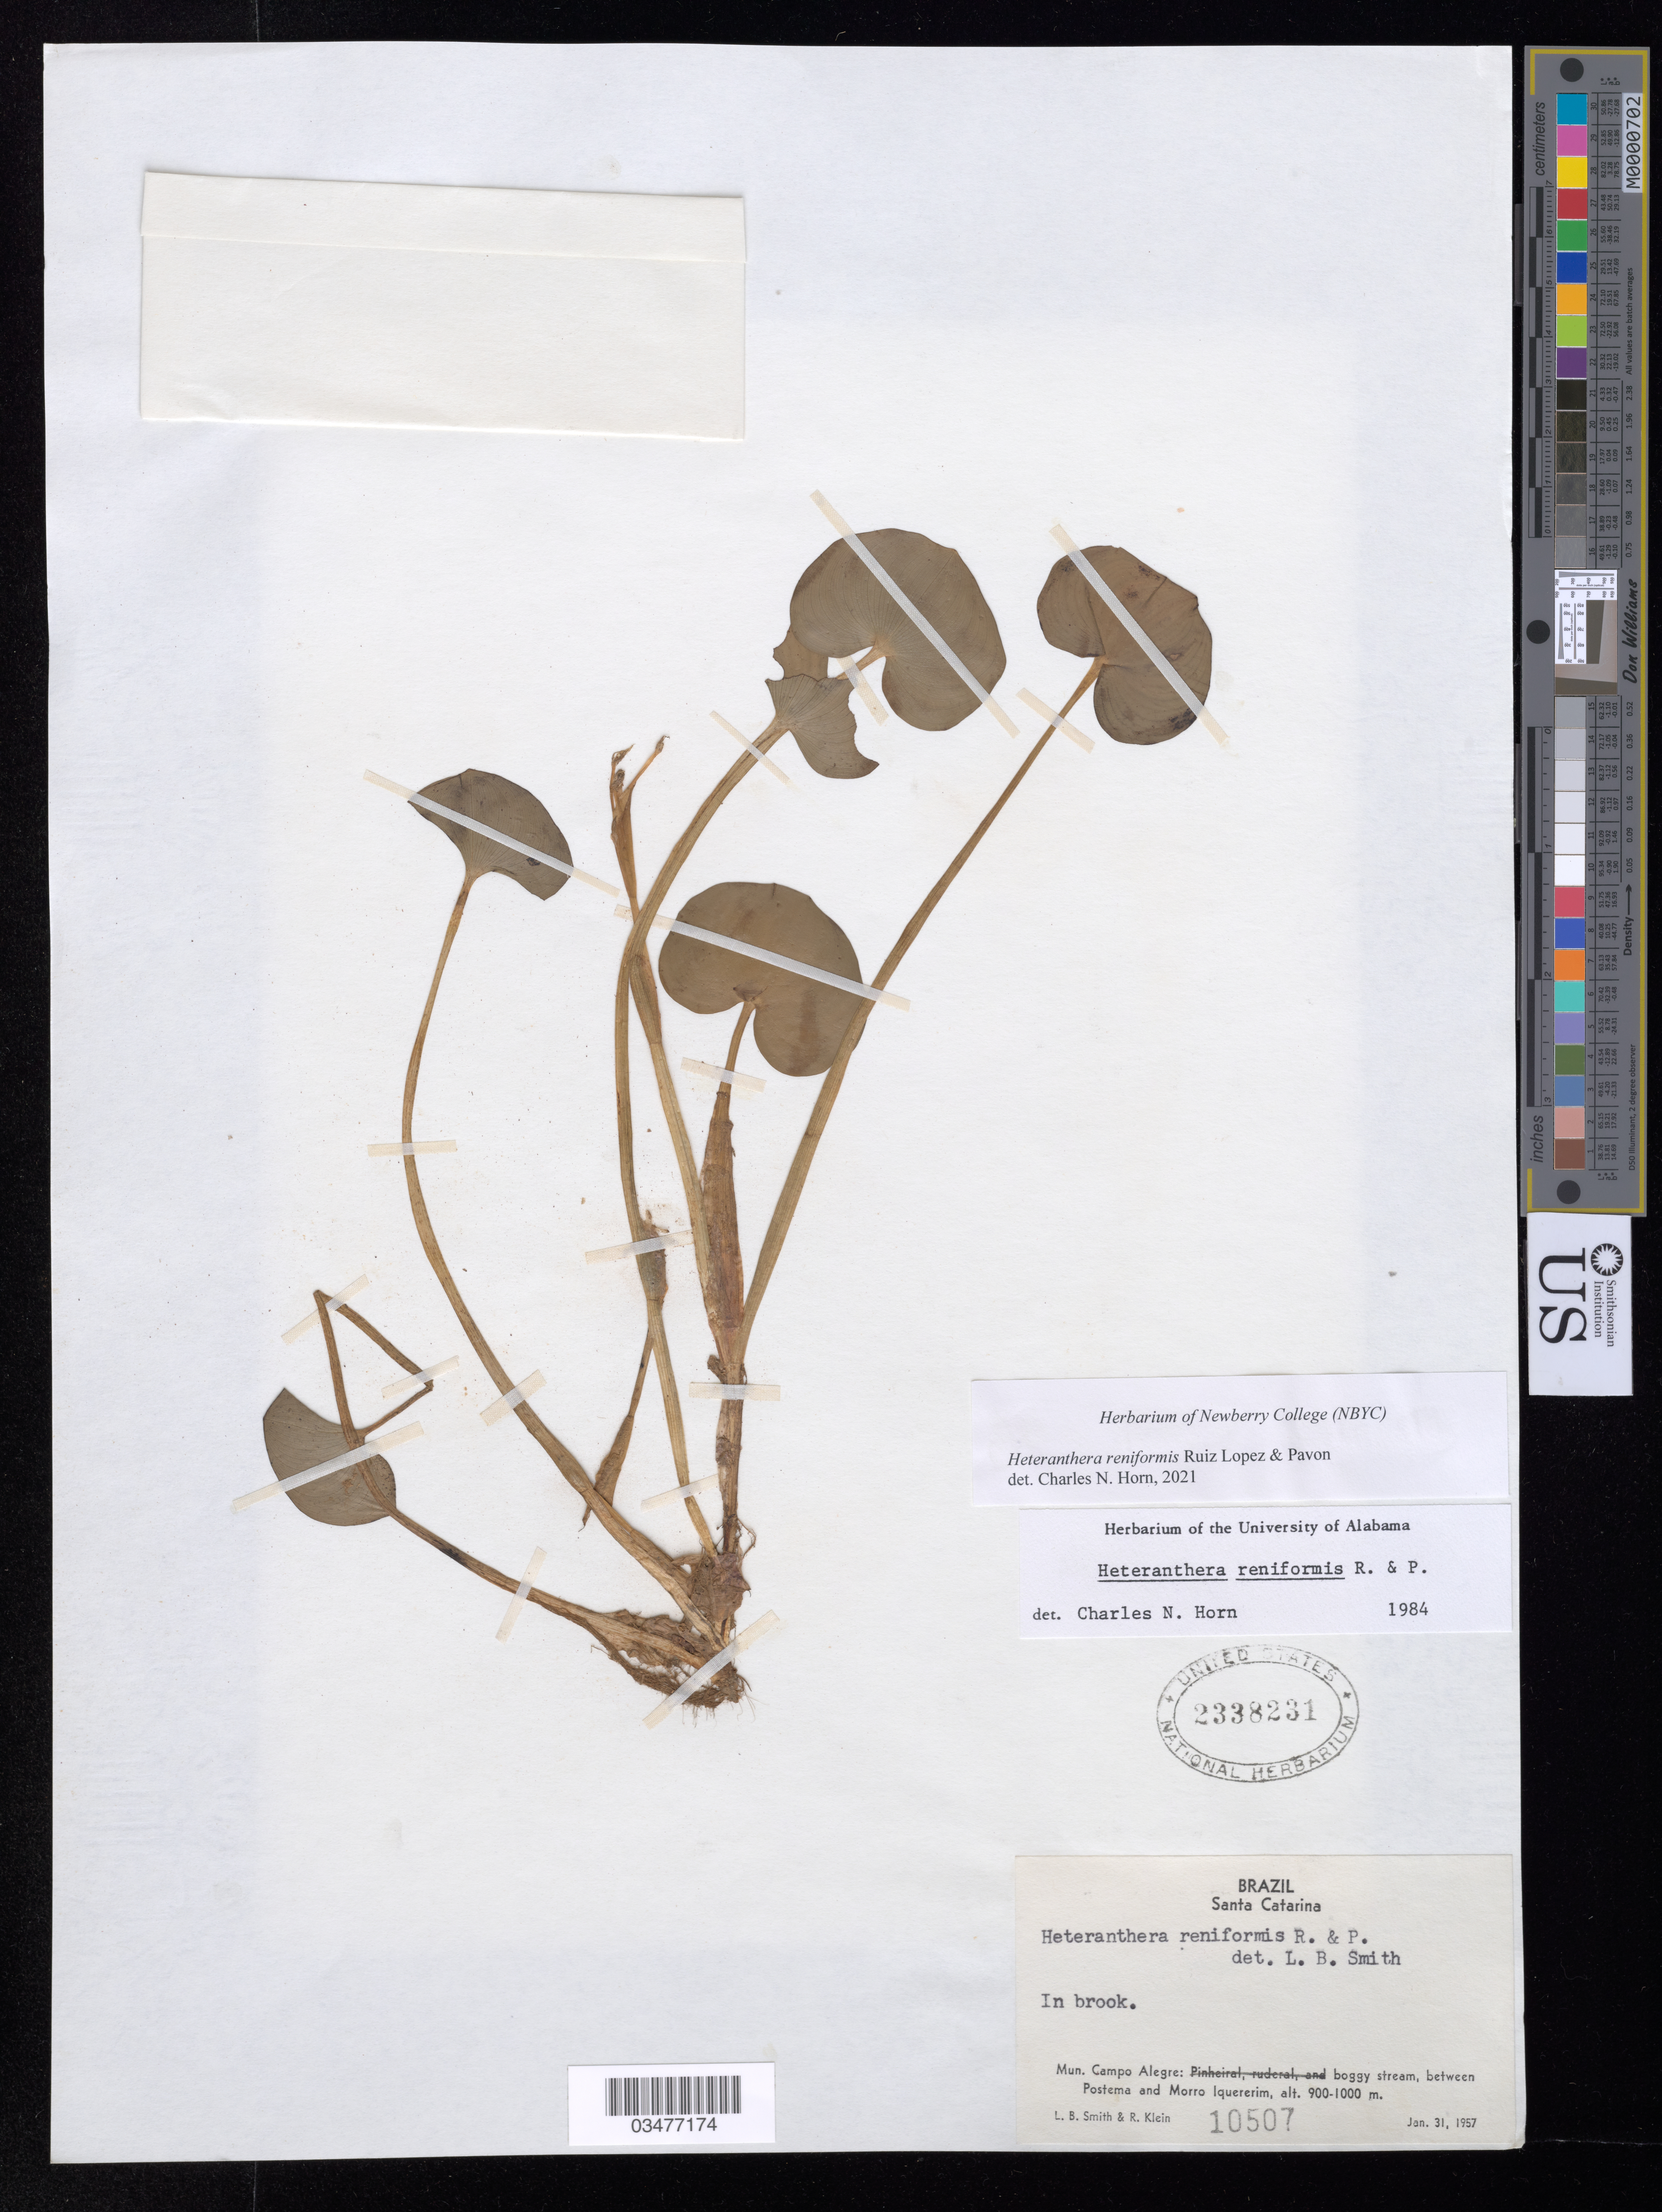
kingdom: Plantae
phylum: Tracheophyta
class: Liliopsida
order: Commelinales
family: Pontederiaceae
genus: Heteranthera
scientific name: Heteranthera reniformis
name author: Ruiz & Pav.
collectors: L. Smith & R. Klein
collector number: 10507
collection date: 1957-01-31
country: Brazil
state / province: Santa Catarina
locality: Mun. Campo Alegre: boggy stream, between Postema and Morro Iquererim.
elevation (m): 900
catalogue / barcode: US 2338231